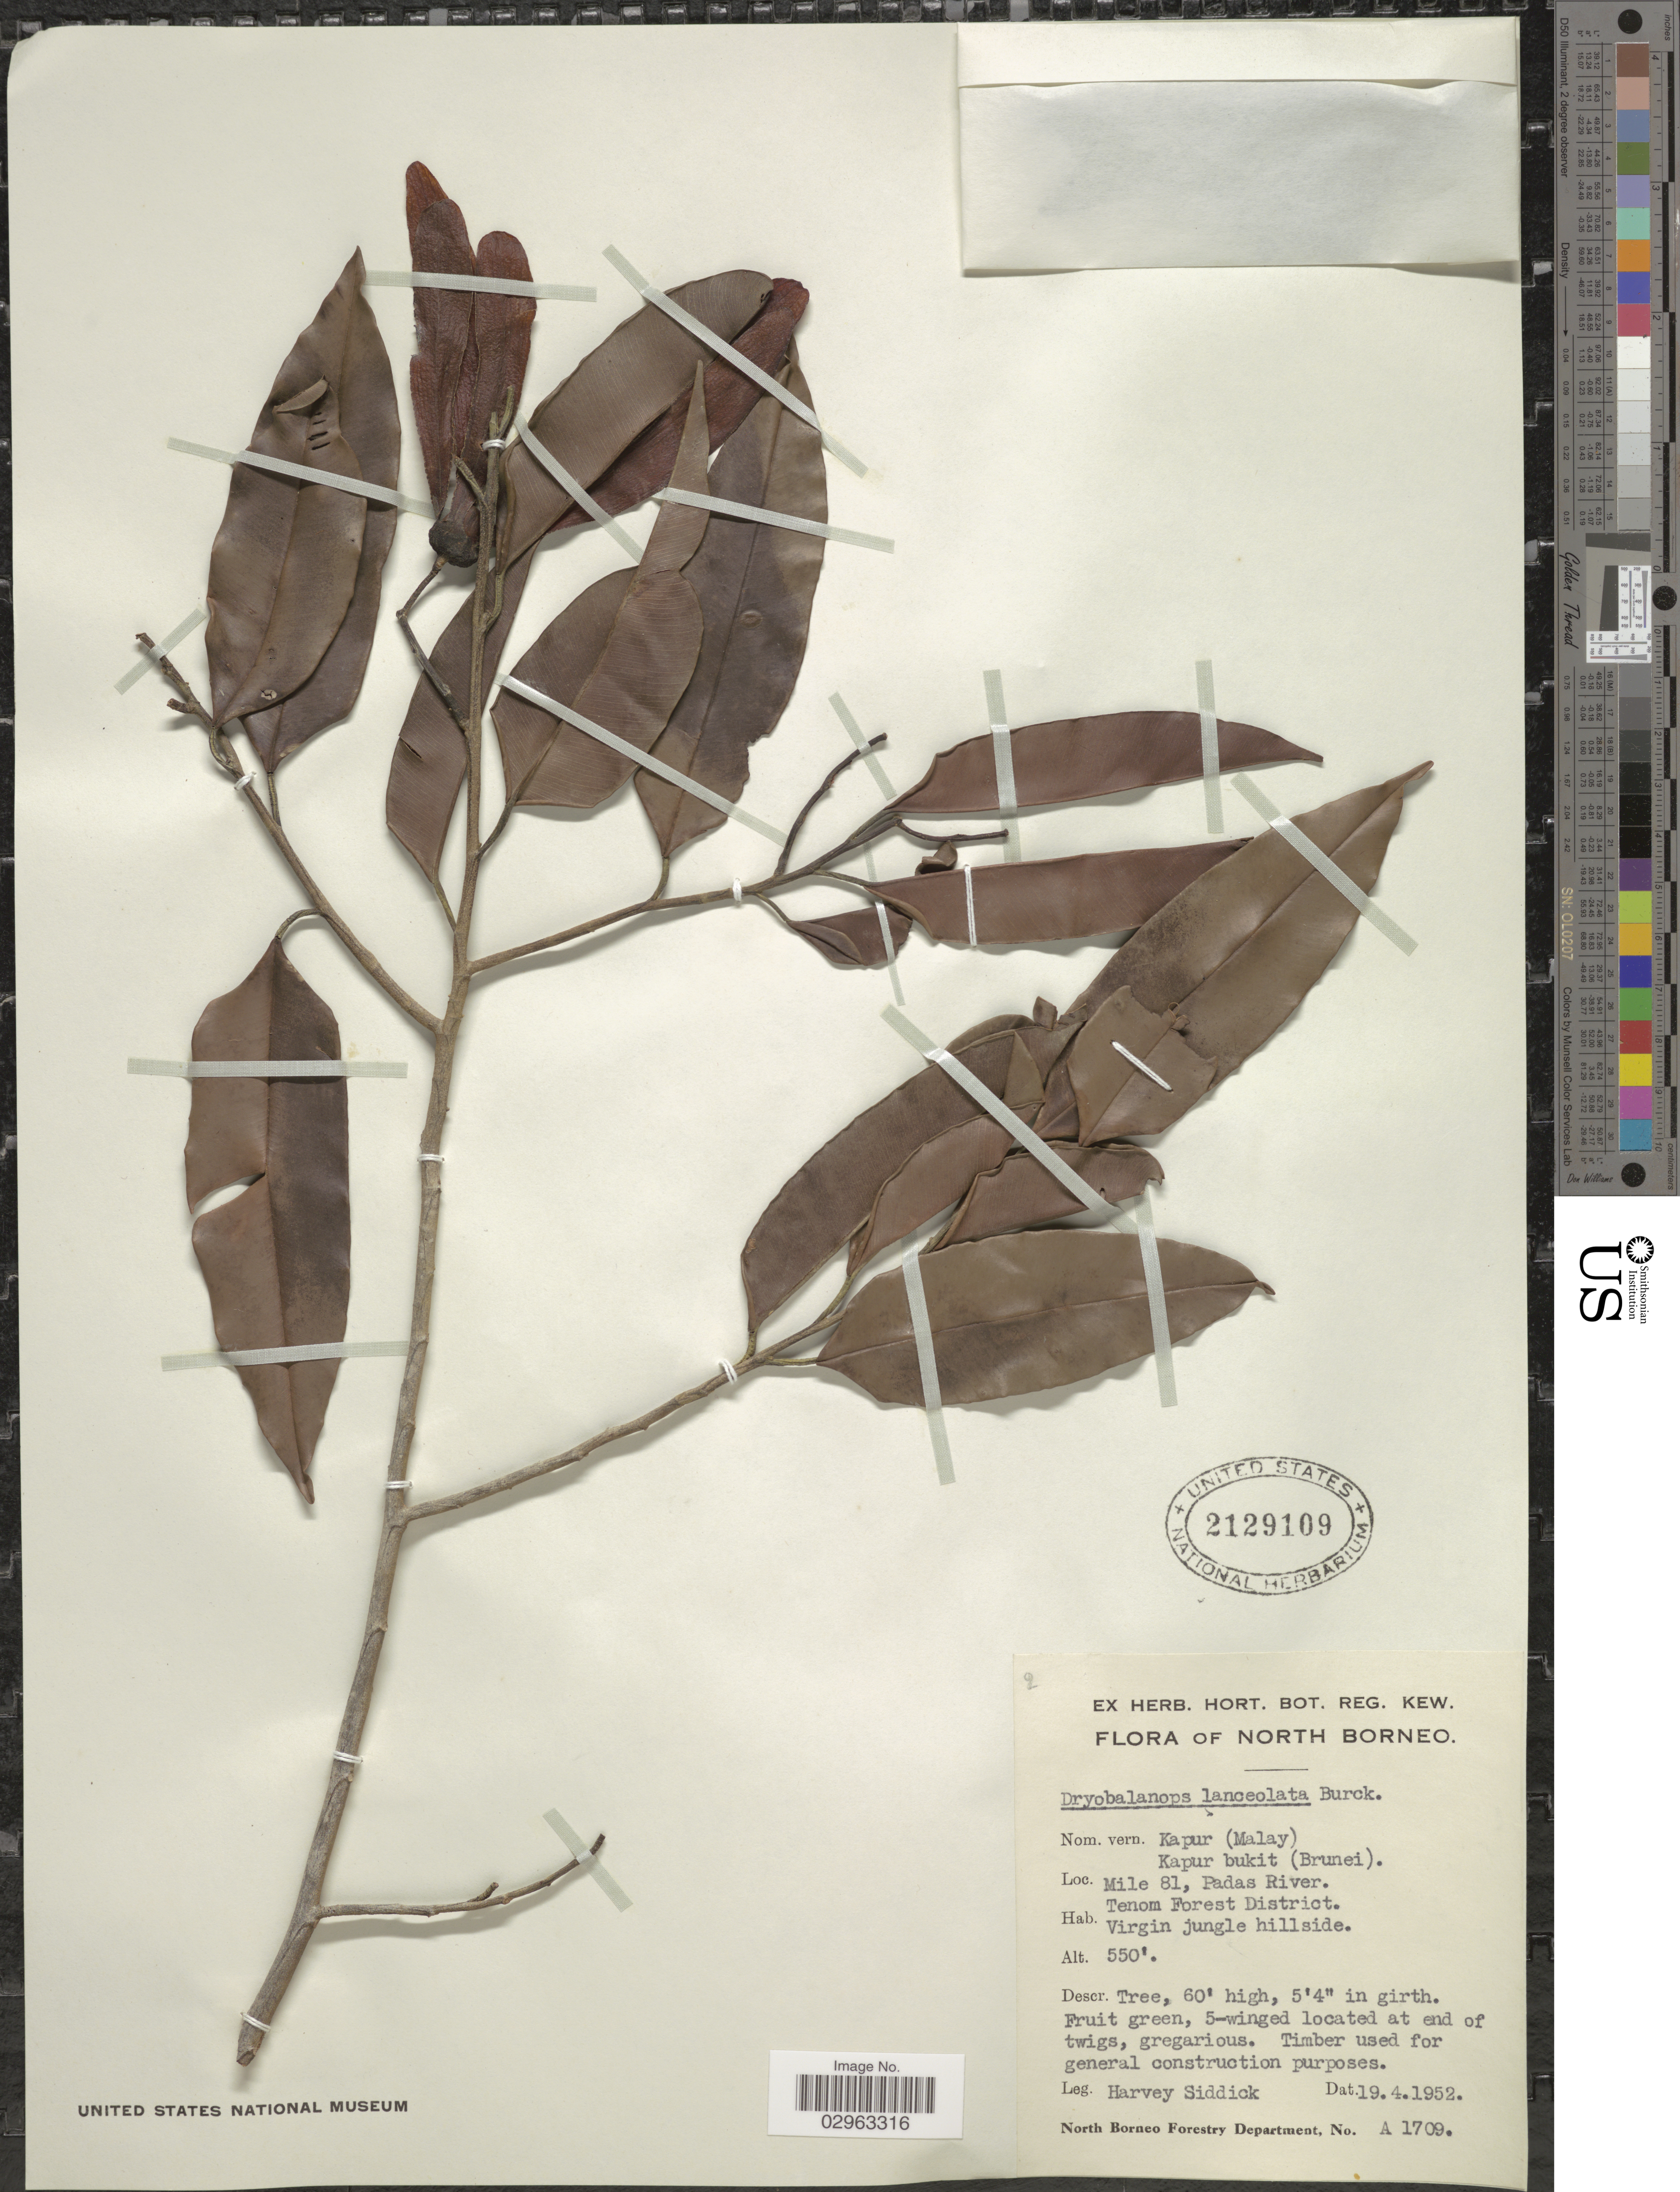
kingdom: Plantae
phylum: Tracheophyta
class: Magnoliopsida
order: Malvales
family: Dipterocarpaceae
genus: Dryobalanops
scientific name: Dryobalanops lanceolata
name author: Burck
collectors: H. Siddick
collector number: A 1709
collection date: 1952-04-19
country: Malaysia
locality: North Borneo, Mile 81, Padas River. Tenom Forest District. Virgin jungle hillside.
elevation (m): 168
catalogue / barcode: US 2129109